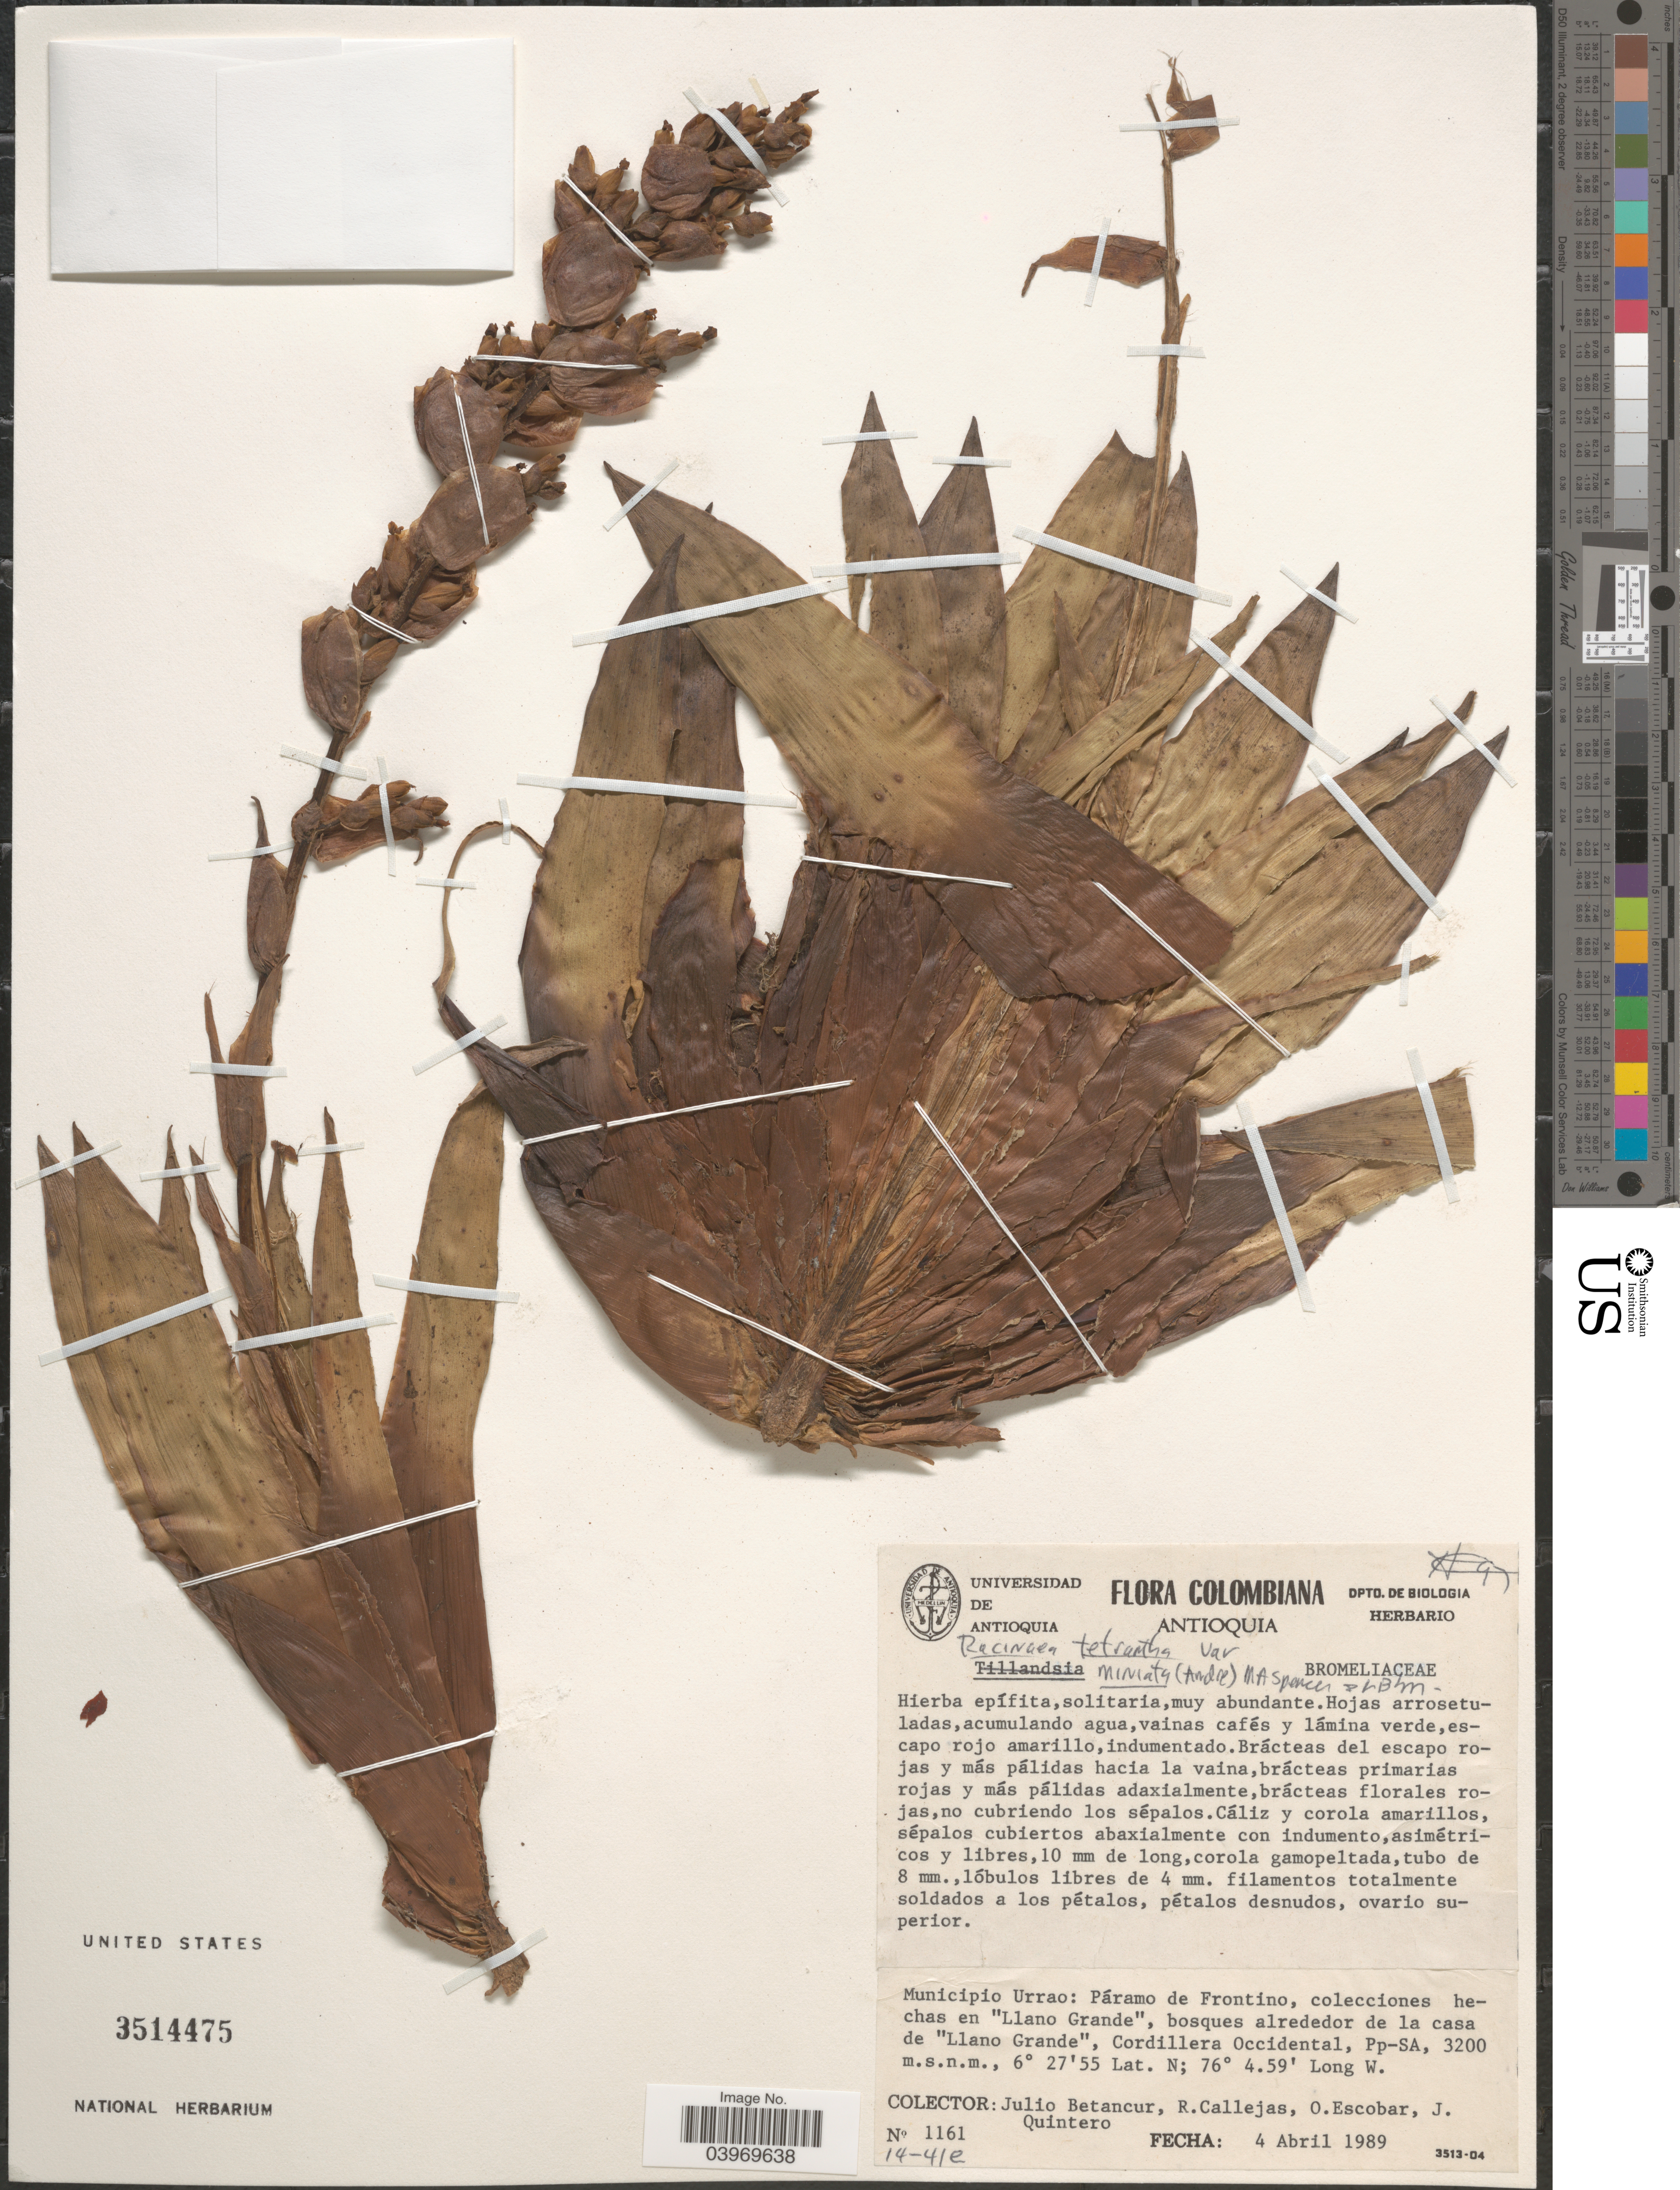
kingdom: Plantae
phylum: Tracheophyta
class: Liliopsida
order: Poales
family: Bromeliaceae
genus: Racinaea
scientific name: Racinaea tetrantha var. miniata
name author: (André) M.A. Spencer & L.B. Sm.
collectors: J. Betancur, R. Callejas, O. Escobar & J. Quintero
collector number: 1161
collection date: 1989-04-04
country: Colombia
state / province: Antioquia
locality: Municipio Urrao: Páramo de Frontino, colecciones hechas en "Llano Grande", bosques alrededord de la casa de "Llano Grande", Cordillera Occidental.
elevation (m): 3200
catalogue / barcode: US 3514475